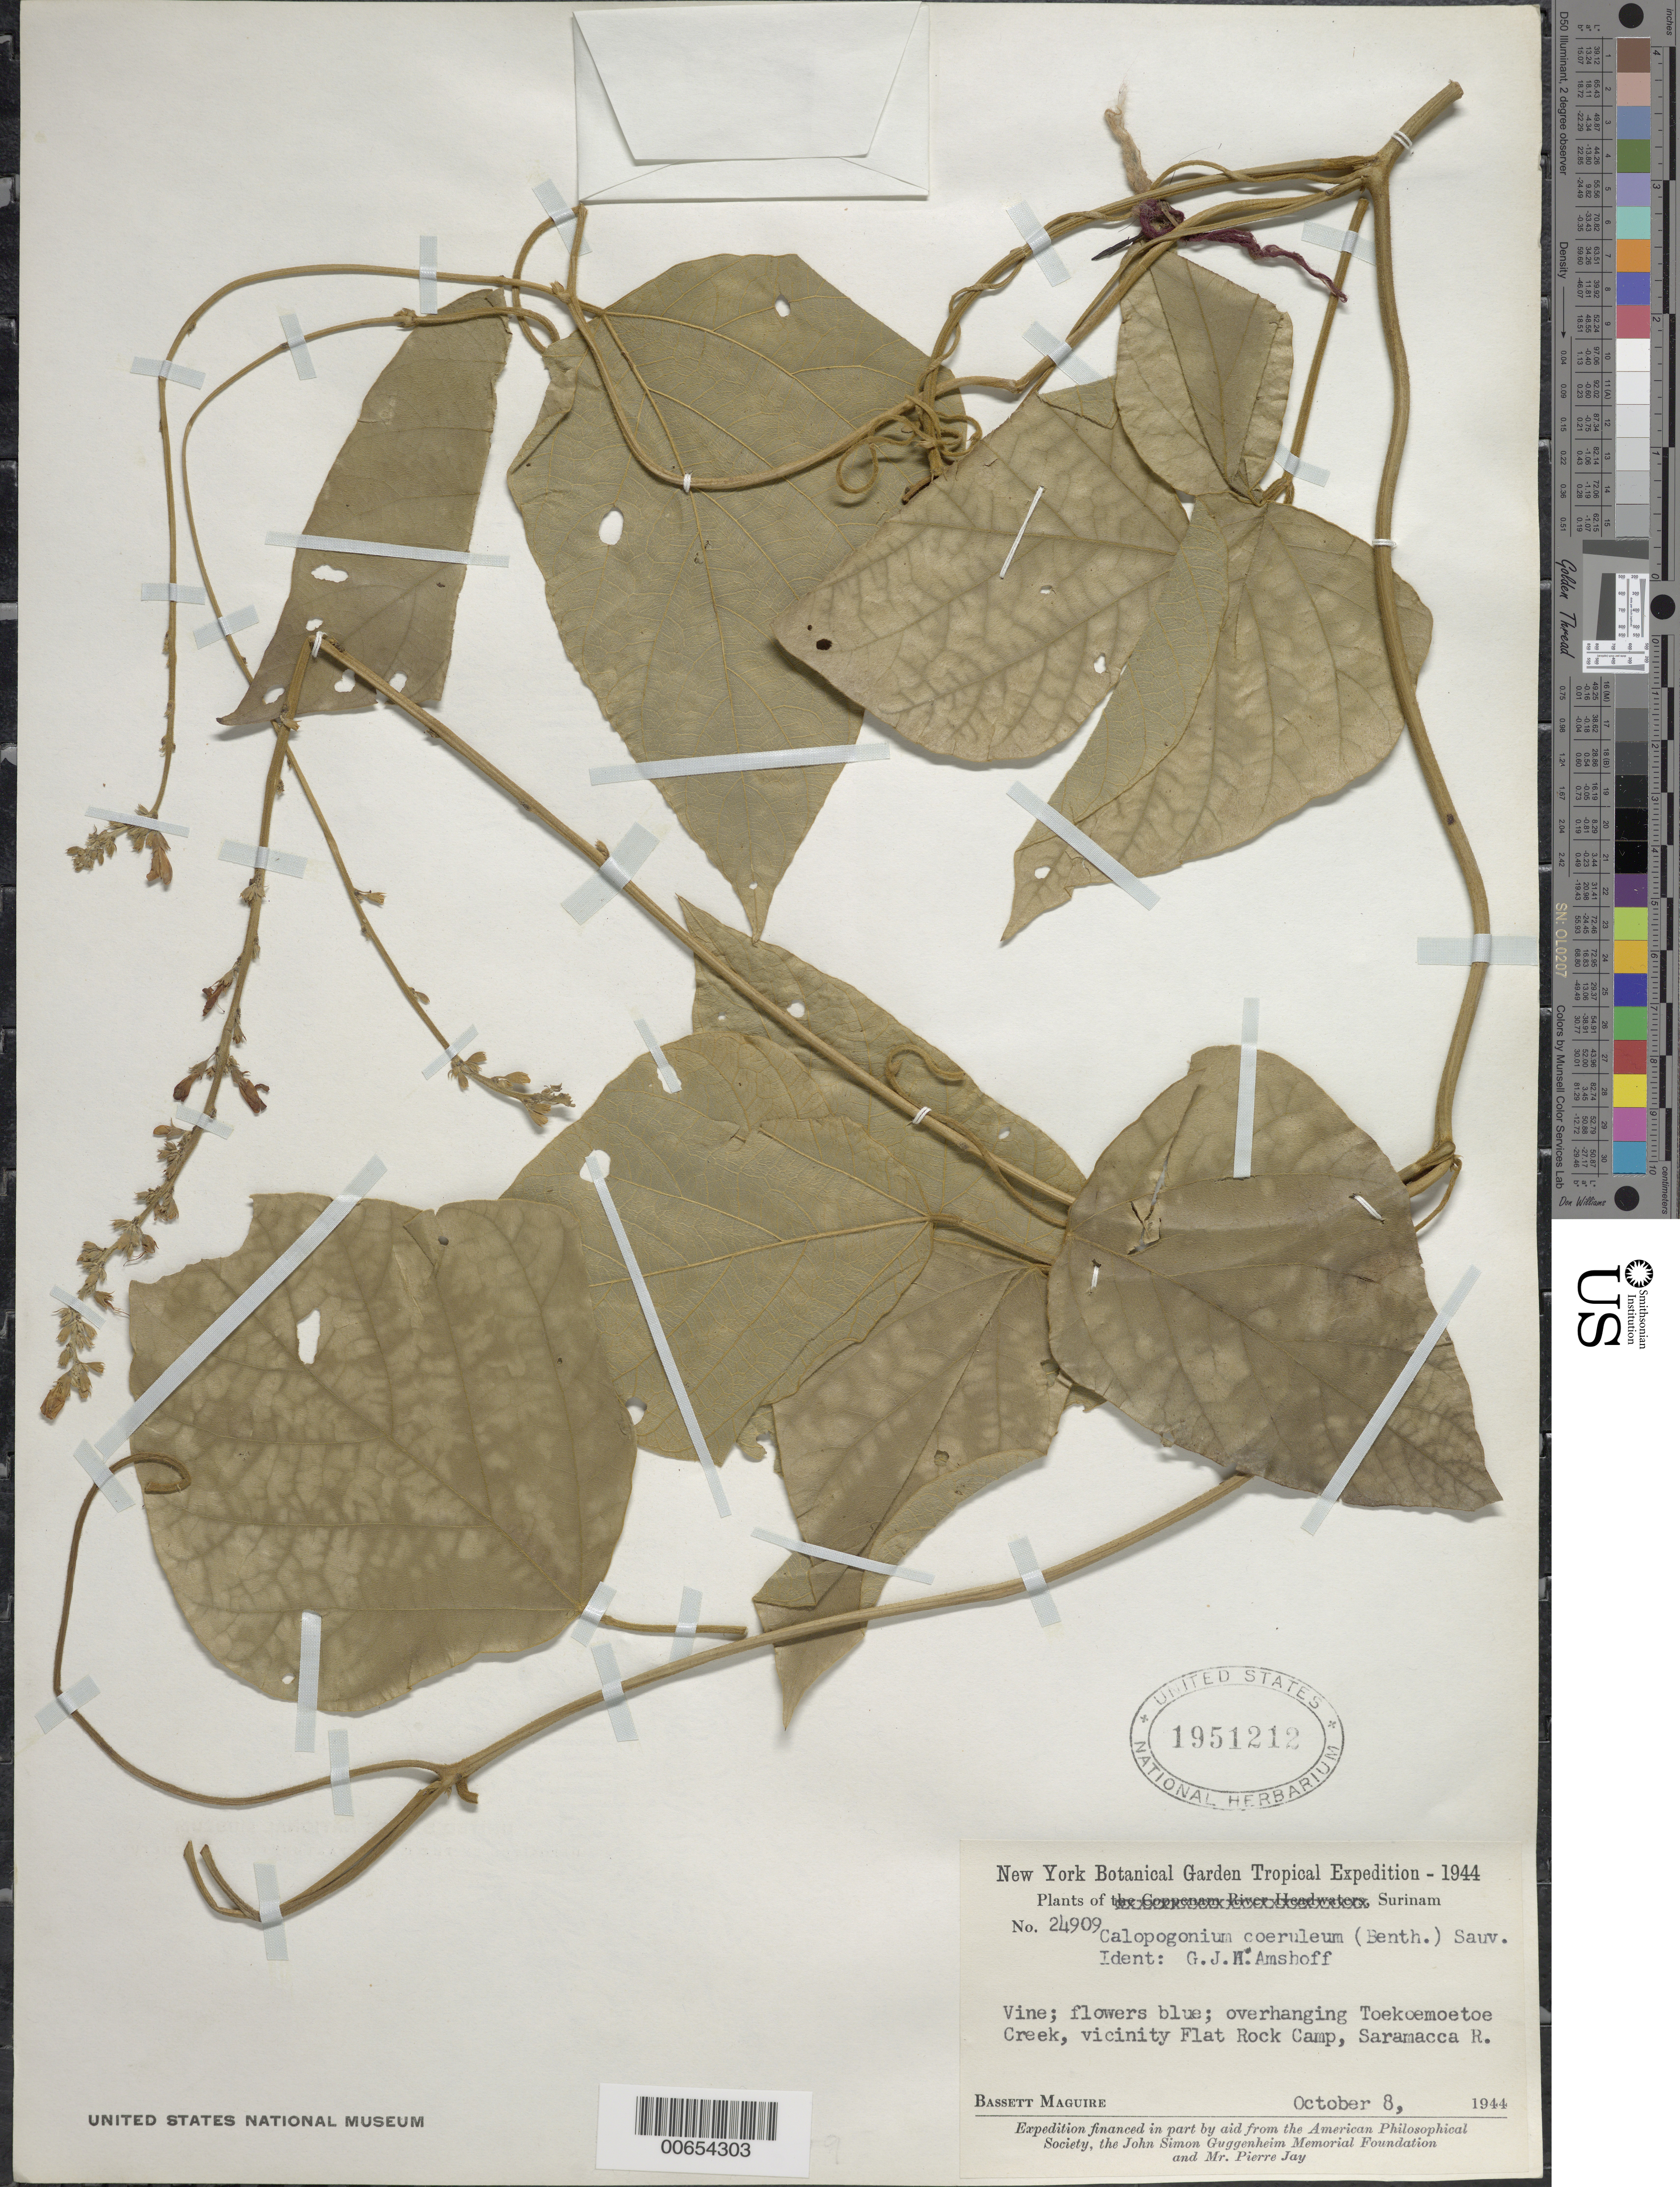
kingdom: Plantae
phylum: Tracheophyta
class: Magnoliopsida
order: Fabales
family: Fabaceae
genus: Calopogonium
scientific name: Calopogonium caeruleum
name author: (Benth.) C. Wright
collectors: B. Maguire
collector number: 24909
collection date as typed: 8-Oct-44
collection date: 1944-10-08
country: Suriname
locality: Saramacca River, Toekoemoetoe Creek, Flat Rock Camp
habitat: Overhanging river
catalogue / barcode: US 1951212